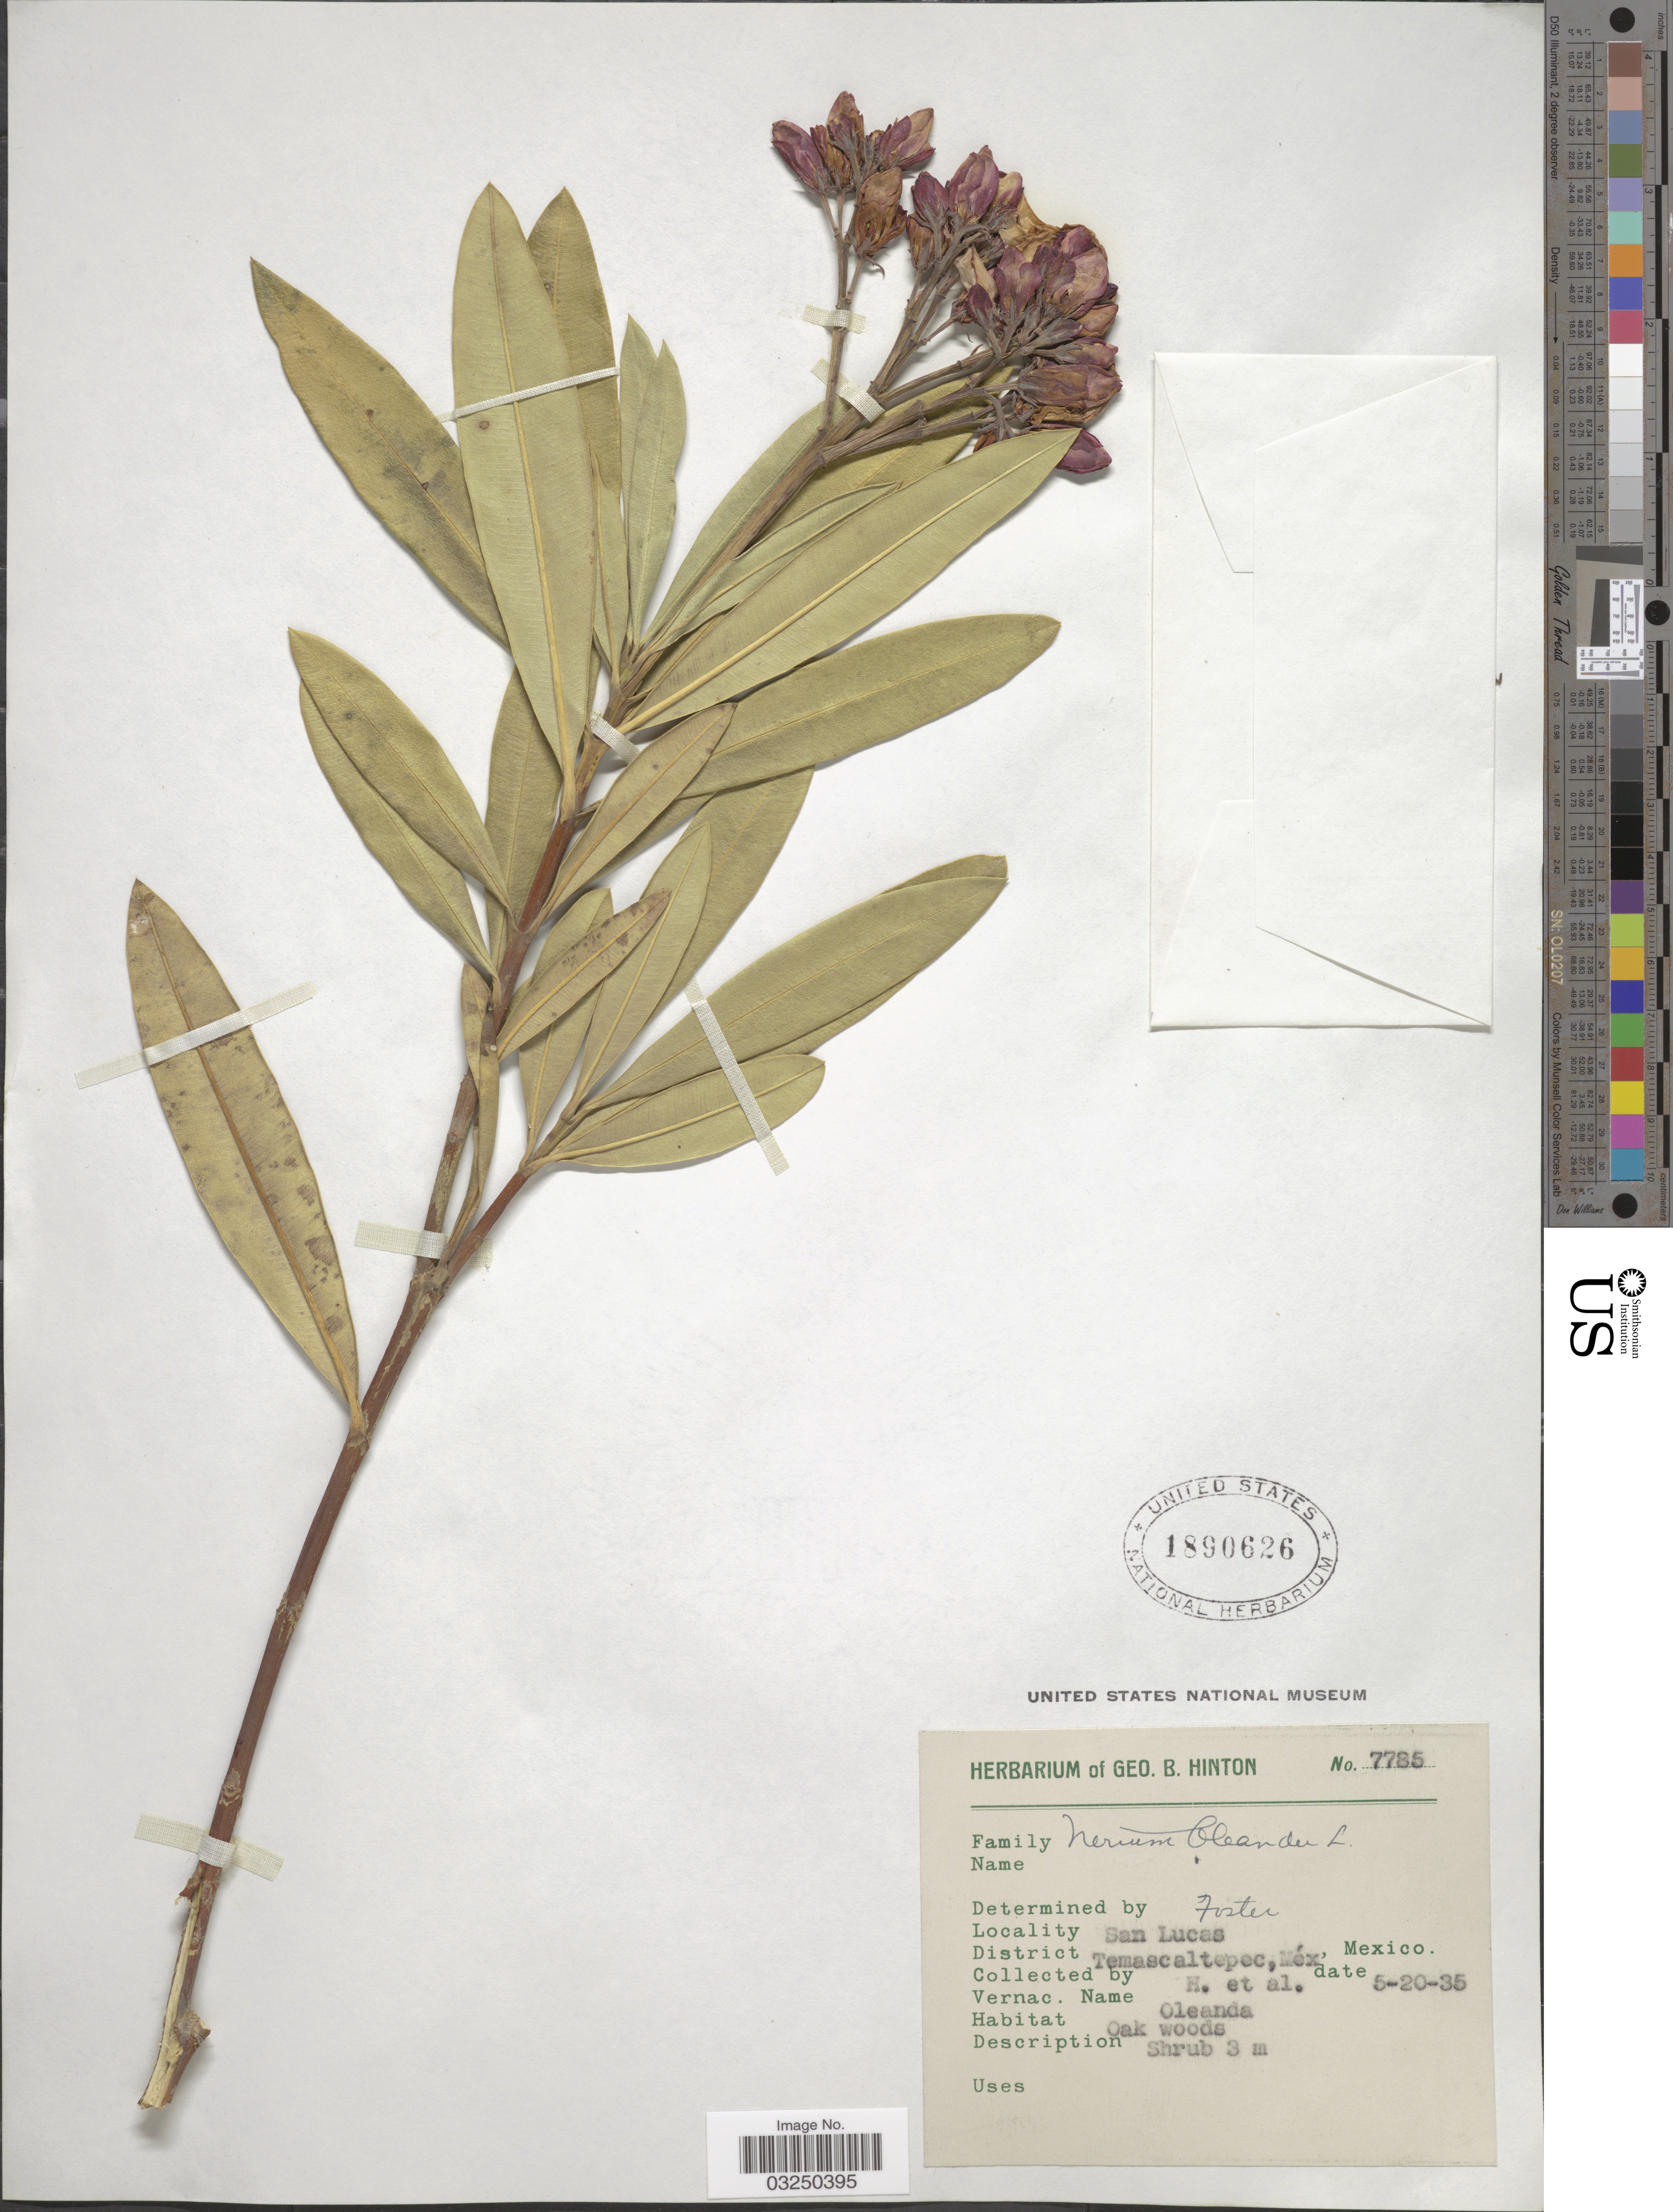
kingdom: Plantae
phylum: Tracheophyta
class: Magnoliopsida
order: Gentianales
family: Apocynaceae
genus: Nerium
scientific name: Nerium oleander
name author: L.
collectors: G. B. Hinton & et al.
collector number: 7785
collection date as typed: Transcribed d/m/y: 20/5/35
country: Mexico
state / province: México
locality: San Lucas, District Temascaltepec.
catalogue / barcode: US 1890626